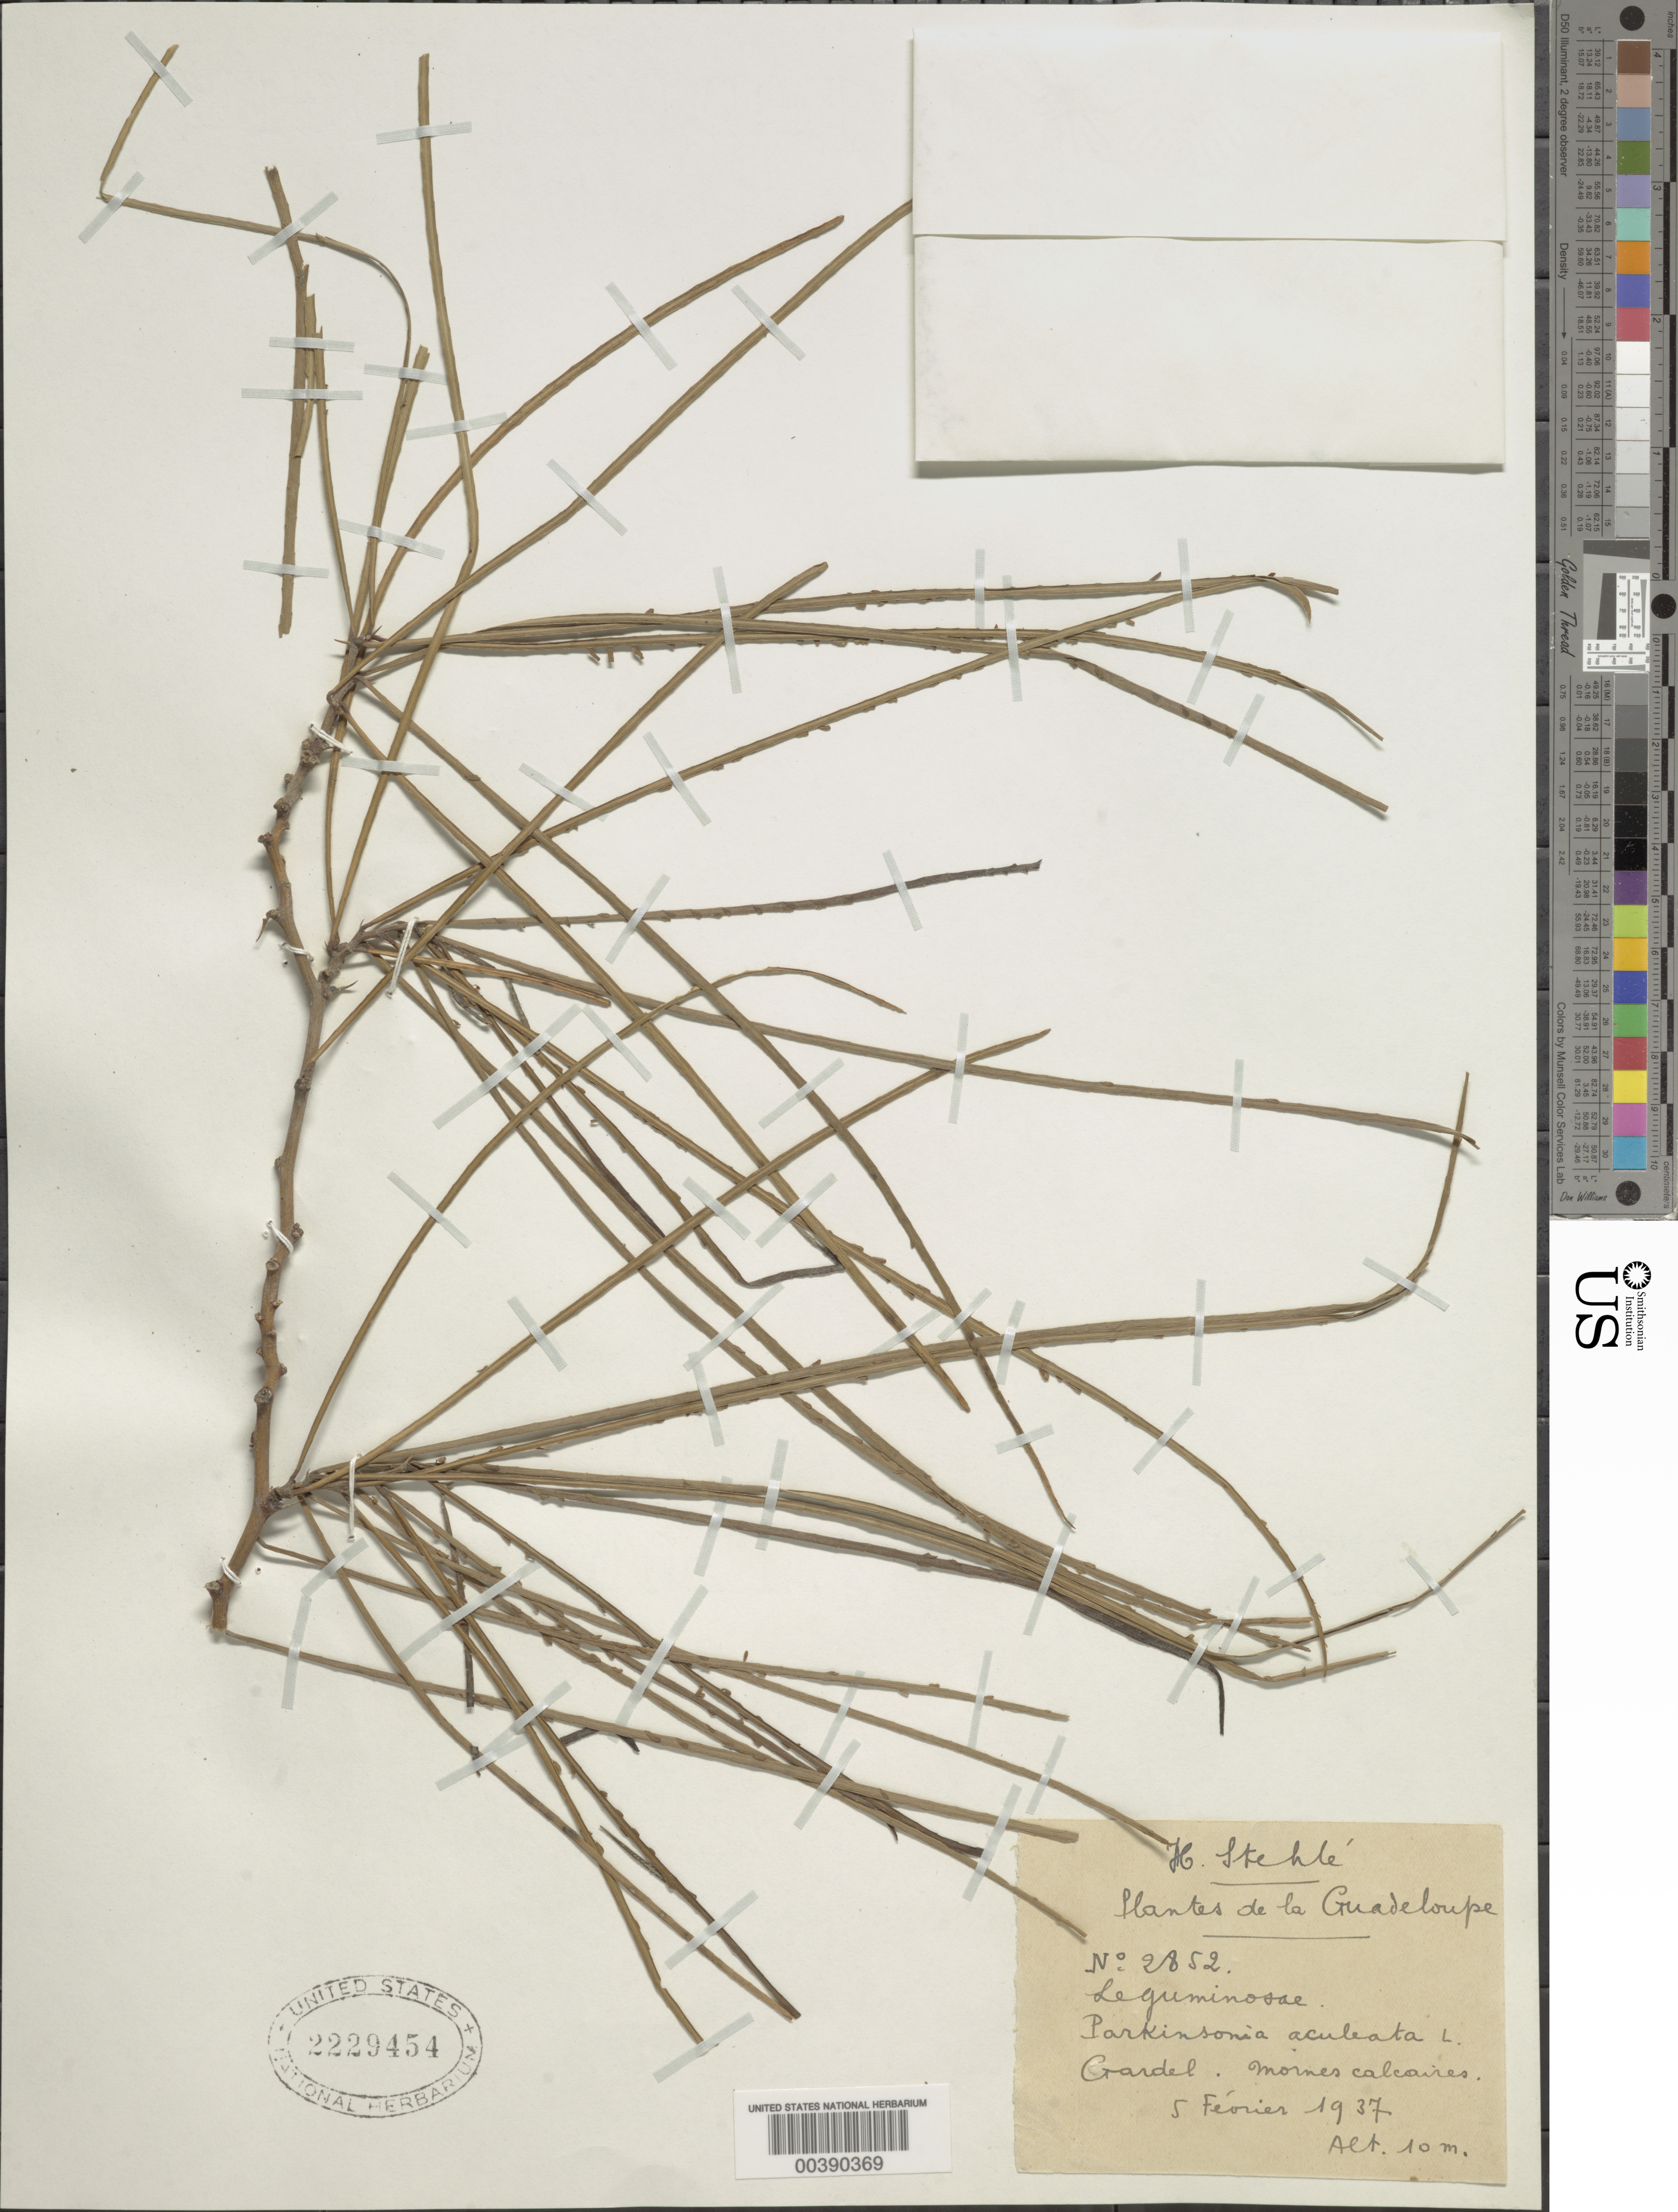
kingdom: Plantae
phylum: Tracheophyta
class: Magnoliopsida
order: Fabales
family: Fabaceae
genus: Parkinsonia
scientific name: Parkinsonia aculeata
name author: L.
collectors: H. Stehlé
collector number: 2852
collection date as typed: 05 Feb 1937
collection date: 1937-02-05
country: Guadeloupe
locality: Gardel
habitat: Mornes calcaires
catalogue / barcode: US 2229454